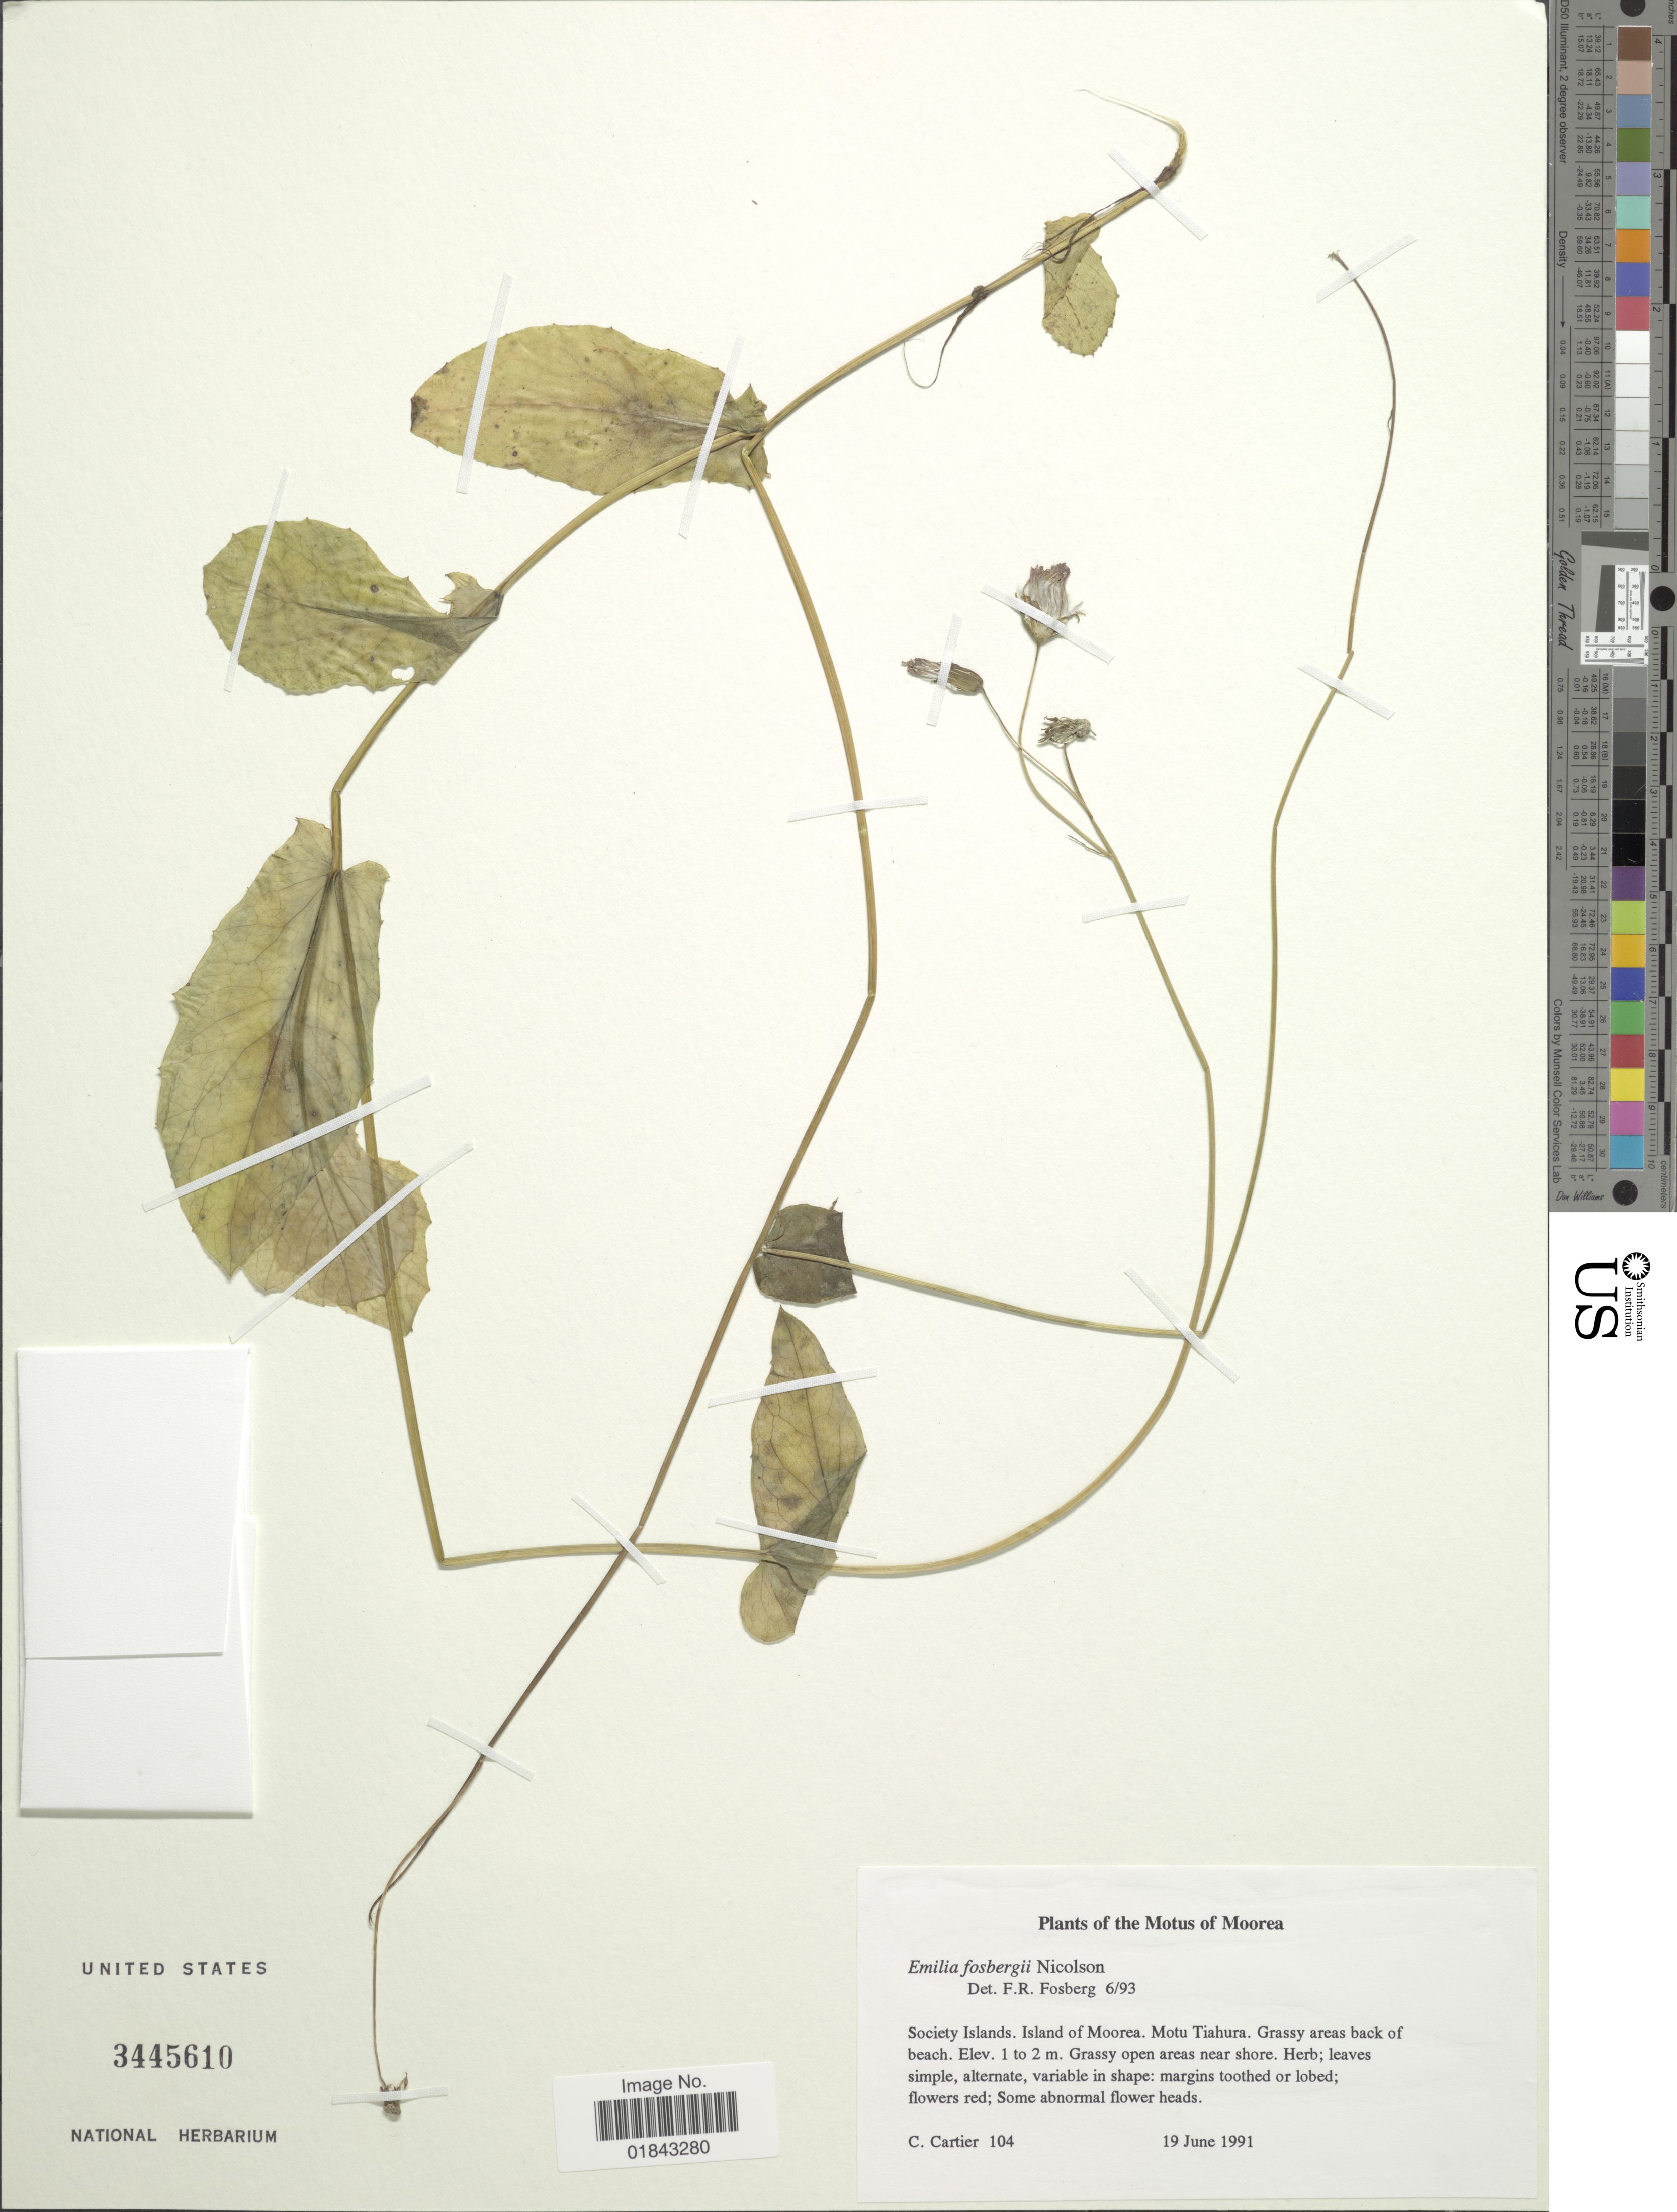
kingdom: Plantae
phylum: Tracheophyta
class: Magnoliopsida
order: Asterales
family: Asteraceae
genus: Emilia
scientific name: Emilia fosbergii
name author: Nicolson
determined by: Fosberg, F. R.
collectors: C. Cartier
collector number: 104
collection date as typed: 19 Jun 1991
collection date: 1991-06-19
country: French Polynesia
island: Moorea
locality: Grassy areas back of beach, Tiahura [Society Is.]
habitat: Grassy open areas near shore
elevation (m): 1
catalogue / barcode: US 3445610